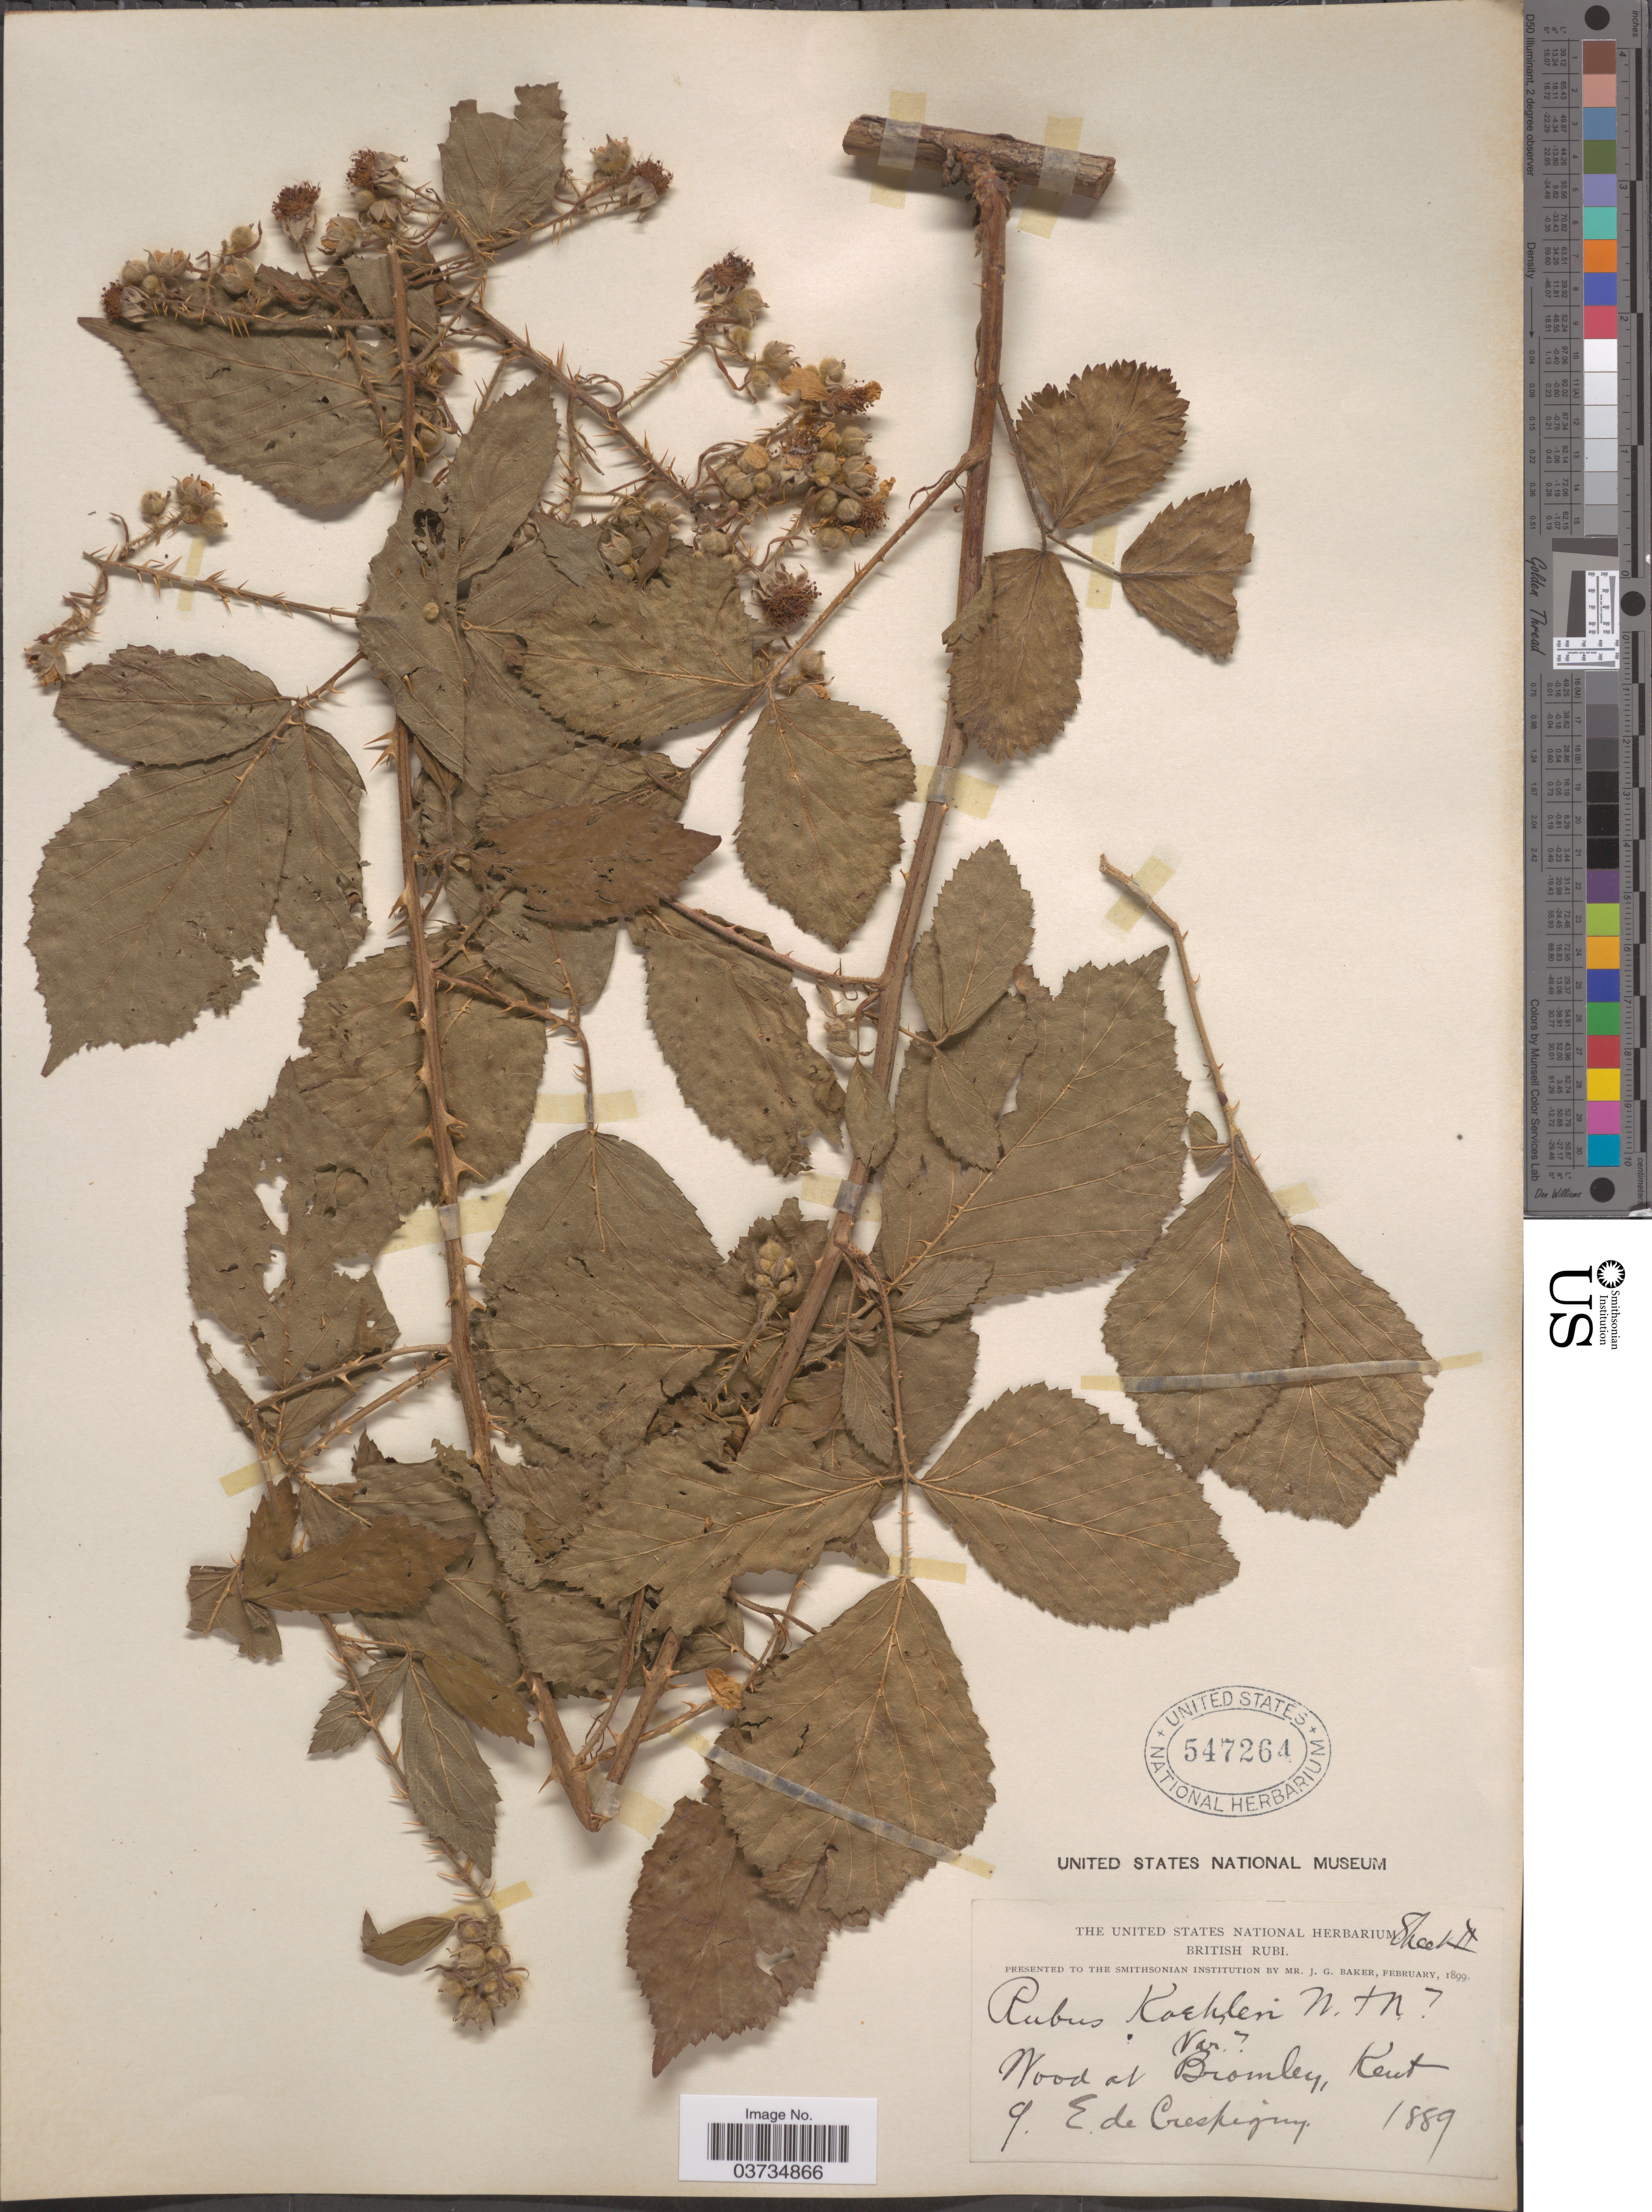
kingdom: Plantae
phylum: Tracheophyta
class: Magnoliopsida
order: Rosales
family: Rosaceae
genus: Rubus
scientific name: Rubus phaeocarpus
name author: W.C.R. Watson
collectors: E. de Crespigny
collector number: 9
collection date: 1889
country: United Kingdom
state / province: England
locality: Wood at Bromley, Kent.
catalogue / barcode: US 547264